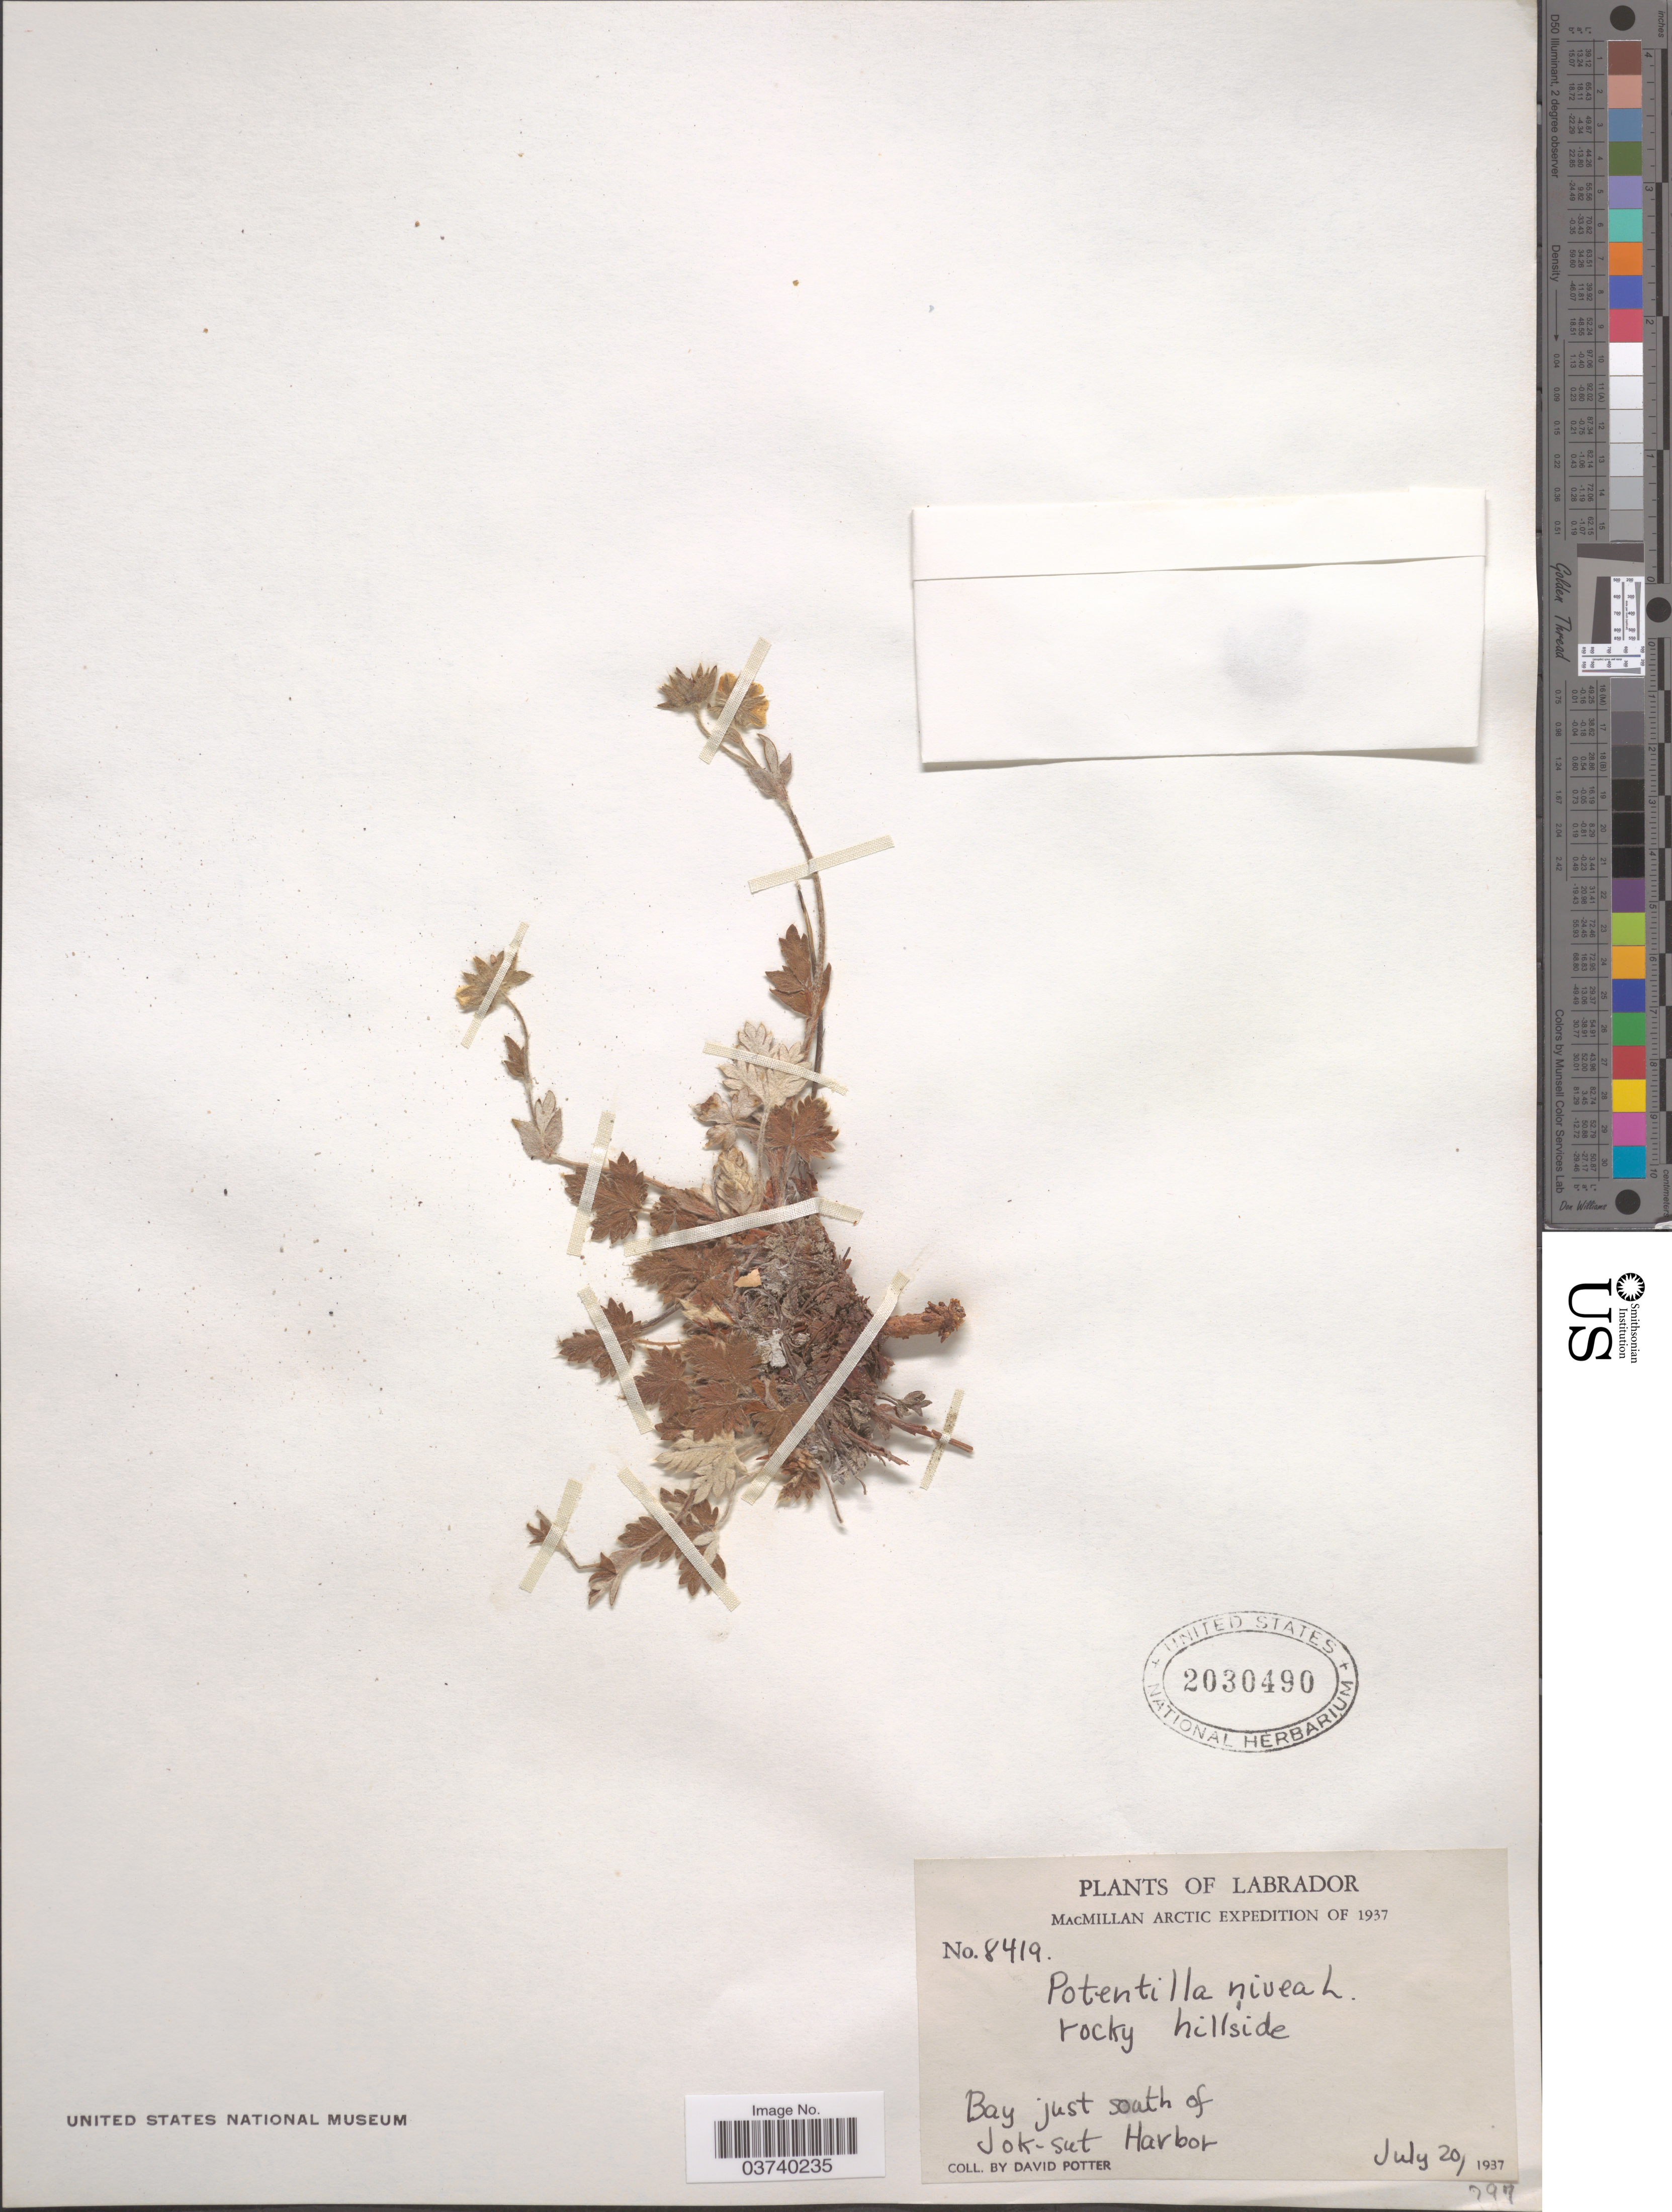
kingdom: Plantae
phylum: Tracheophyta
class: Magnoliopsida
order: Rosales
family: Rosaceae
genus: Potentilla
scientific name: Potentilla nivea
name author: L.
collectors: D. Potter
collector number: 8419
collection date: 1937-07-20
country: Canada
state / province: Newfoundland and Labrador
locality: Labrador. Bay just south of Jok-Sut Harbor.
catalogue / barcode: US 2030490